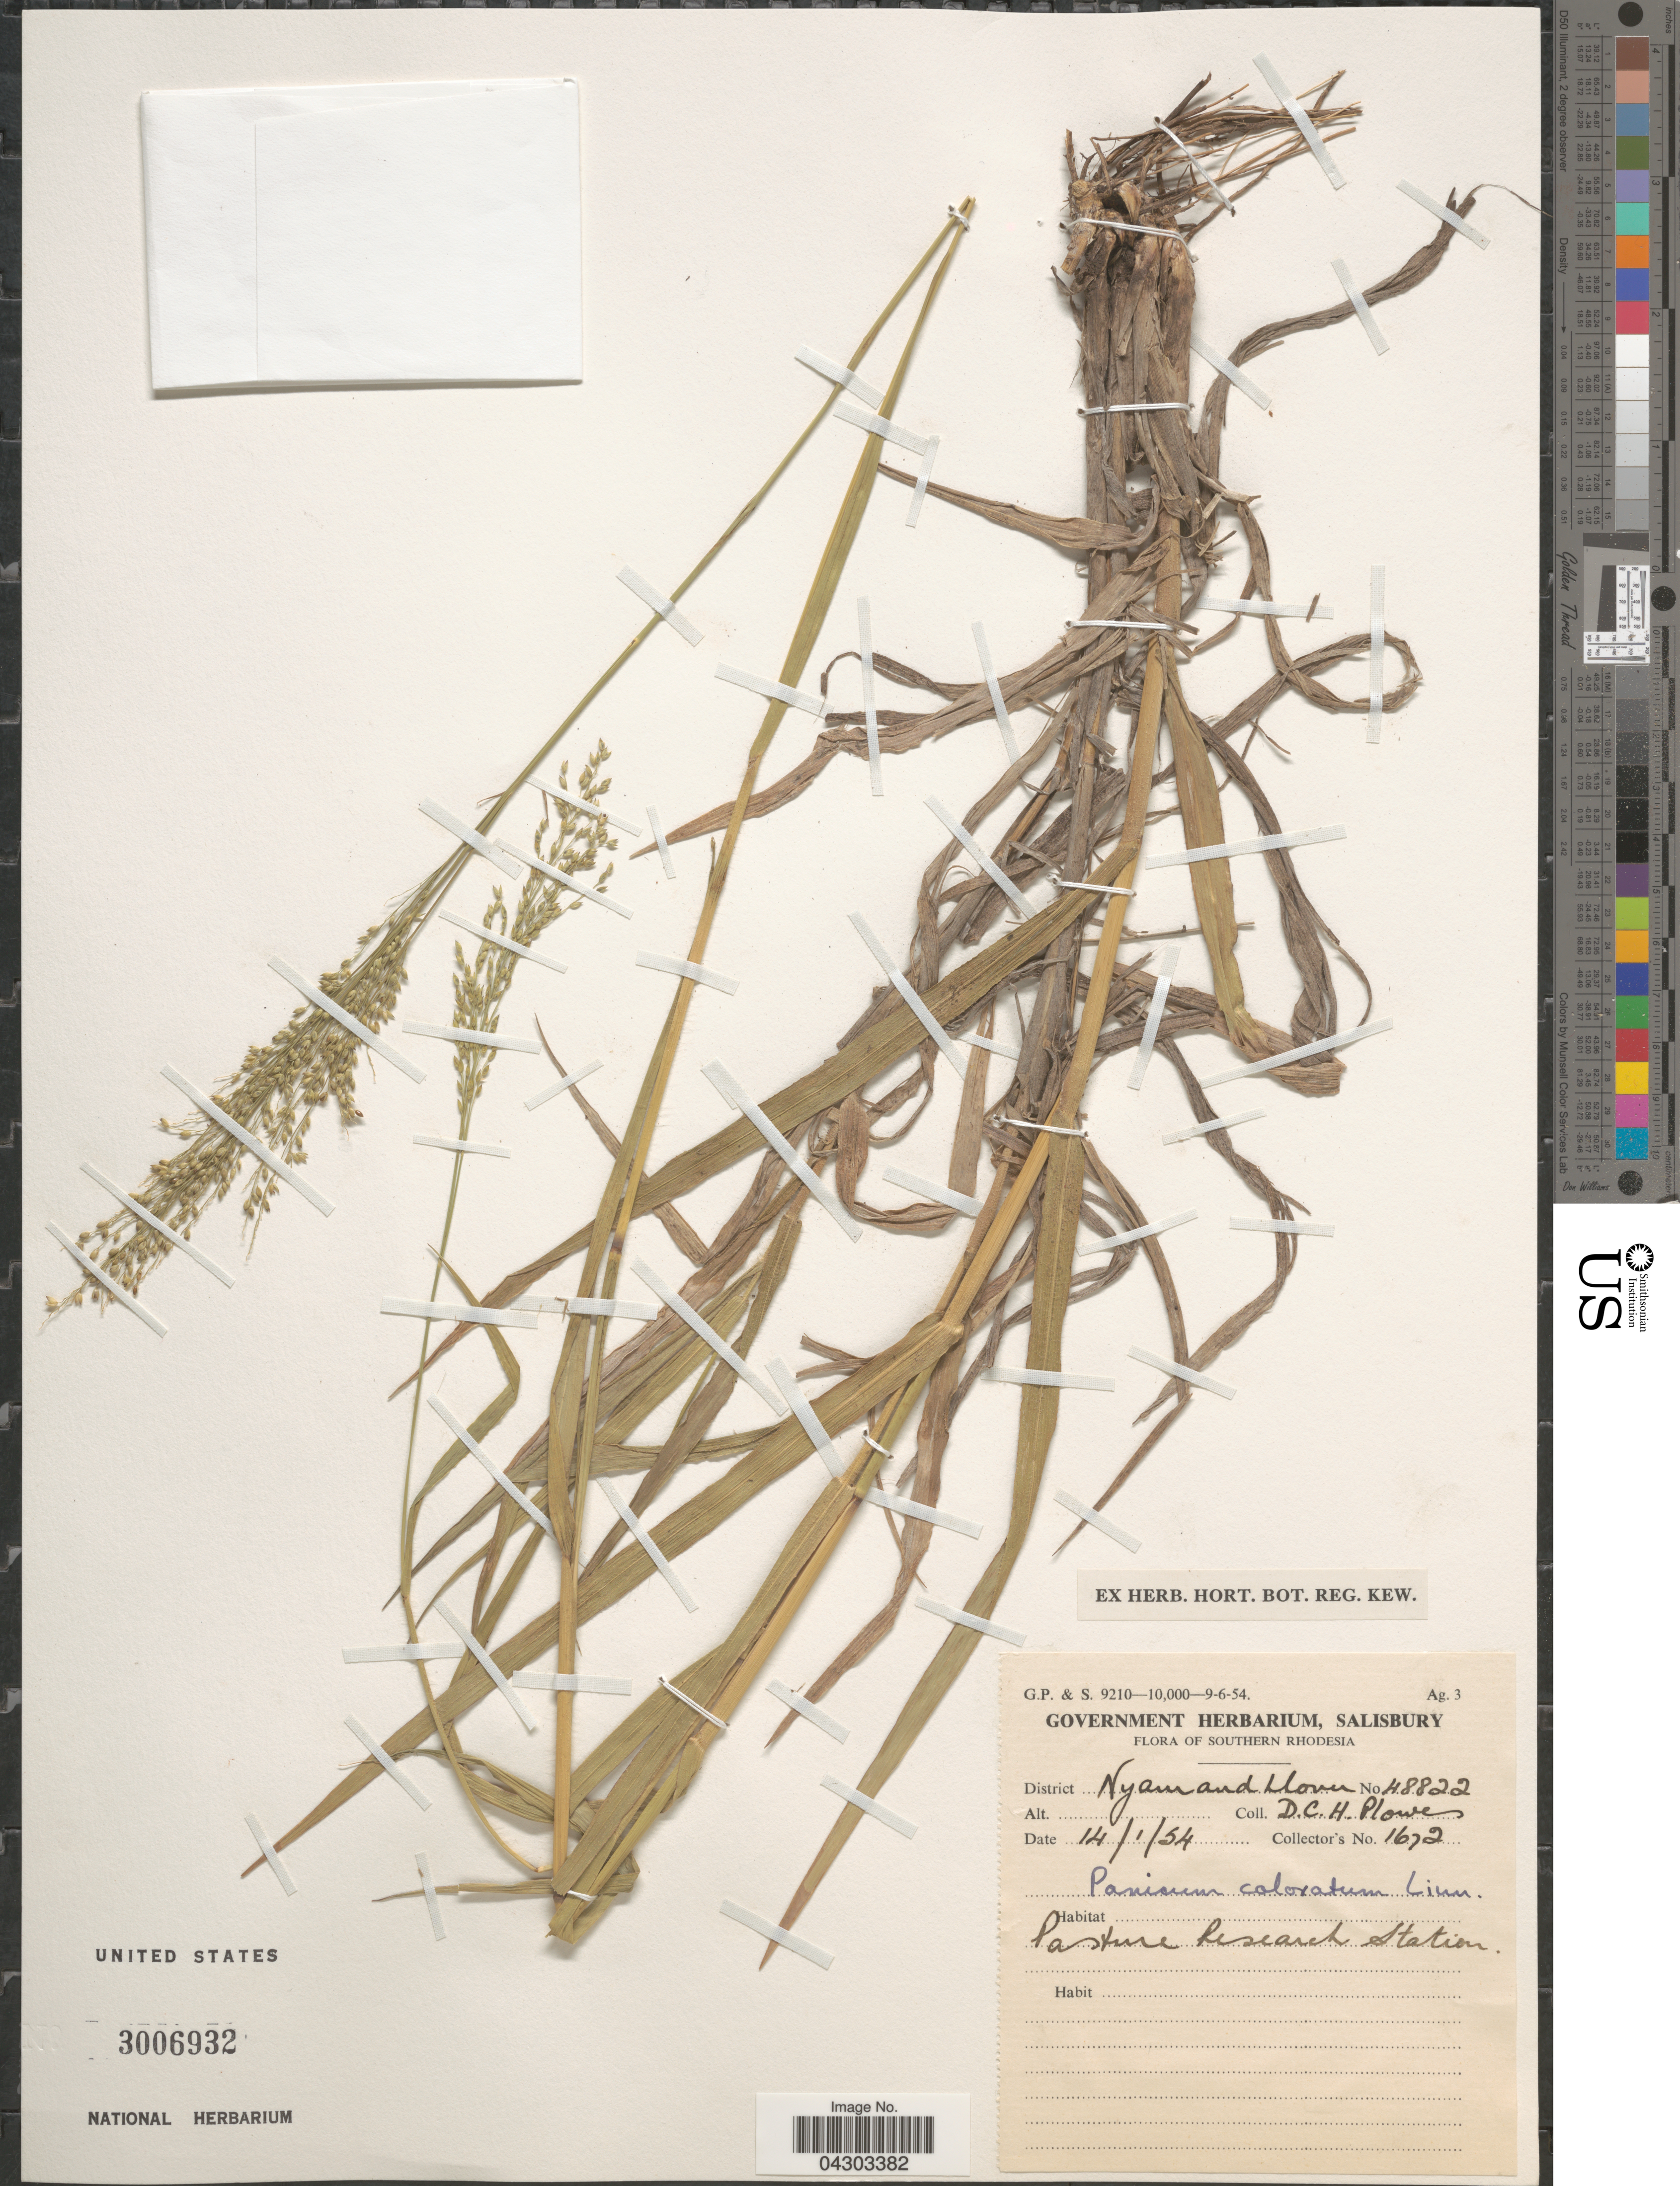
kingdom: Plantae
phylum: Tracheophyta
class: Liliopsida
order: Poales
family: Poaceae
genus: Panicum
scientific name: Panicum coloratum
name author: L.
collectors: D. Plowes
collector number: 1672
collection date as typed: Transcribed d/m/y: 14/1/54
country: Zimbabwe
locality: Southern Rhodesia. District Nyamandhlovu. Pasture Research Station.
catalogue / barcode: US 3006932